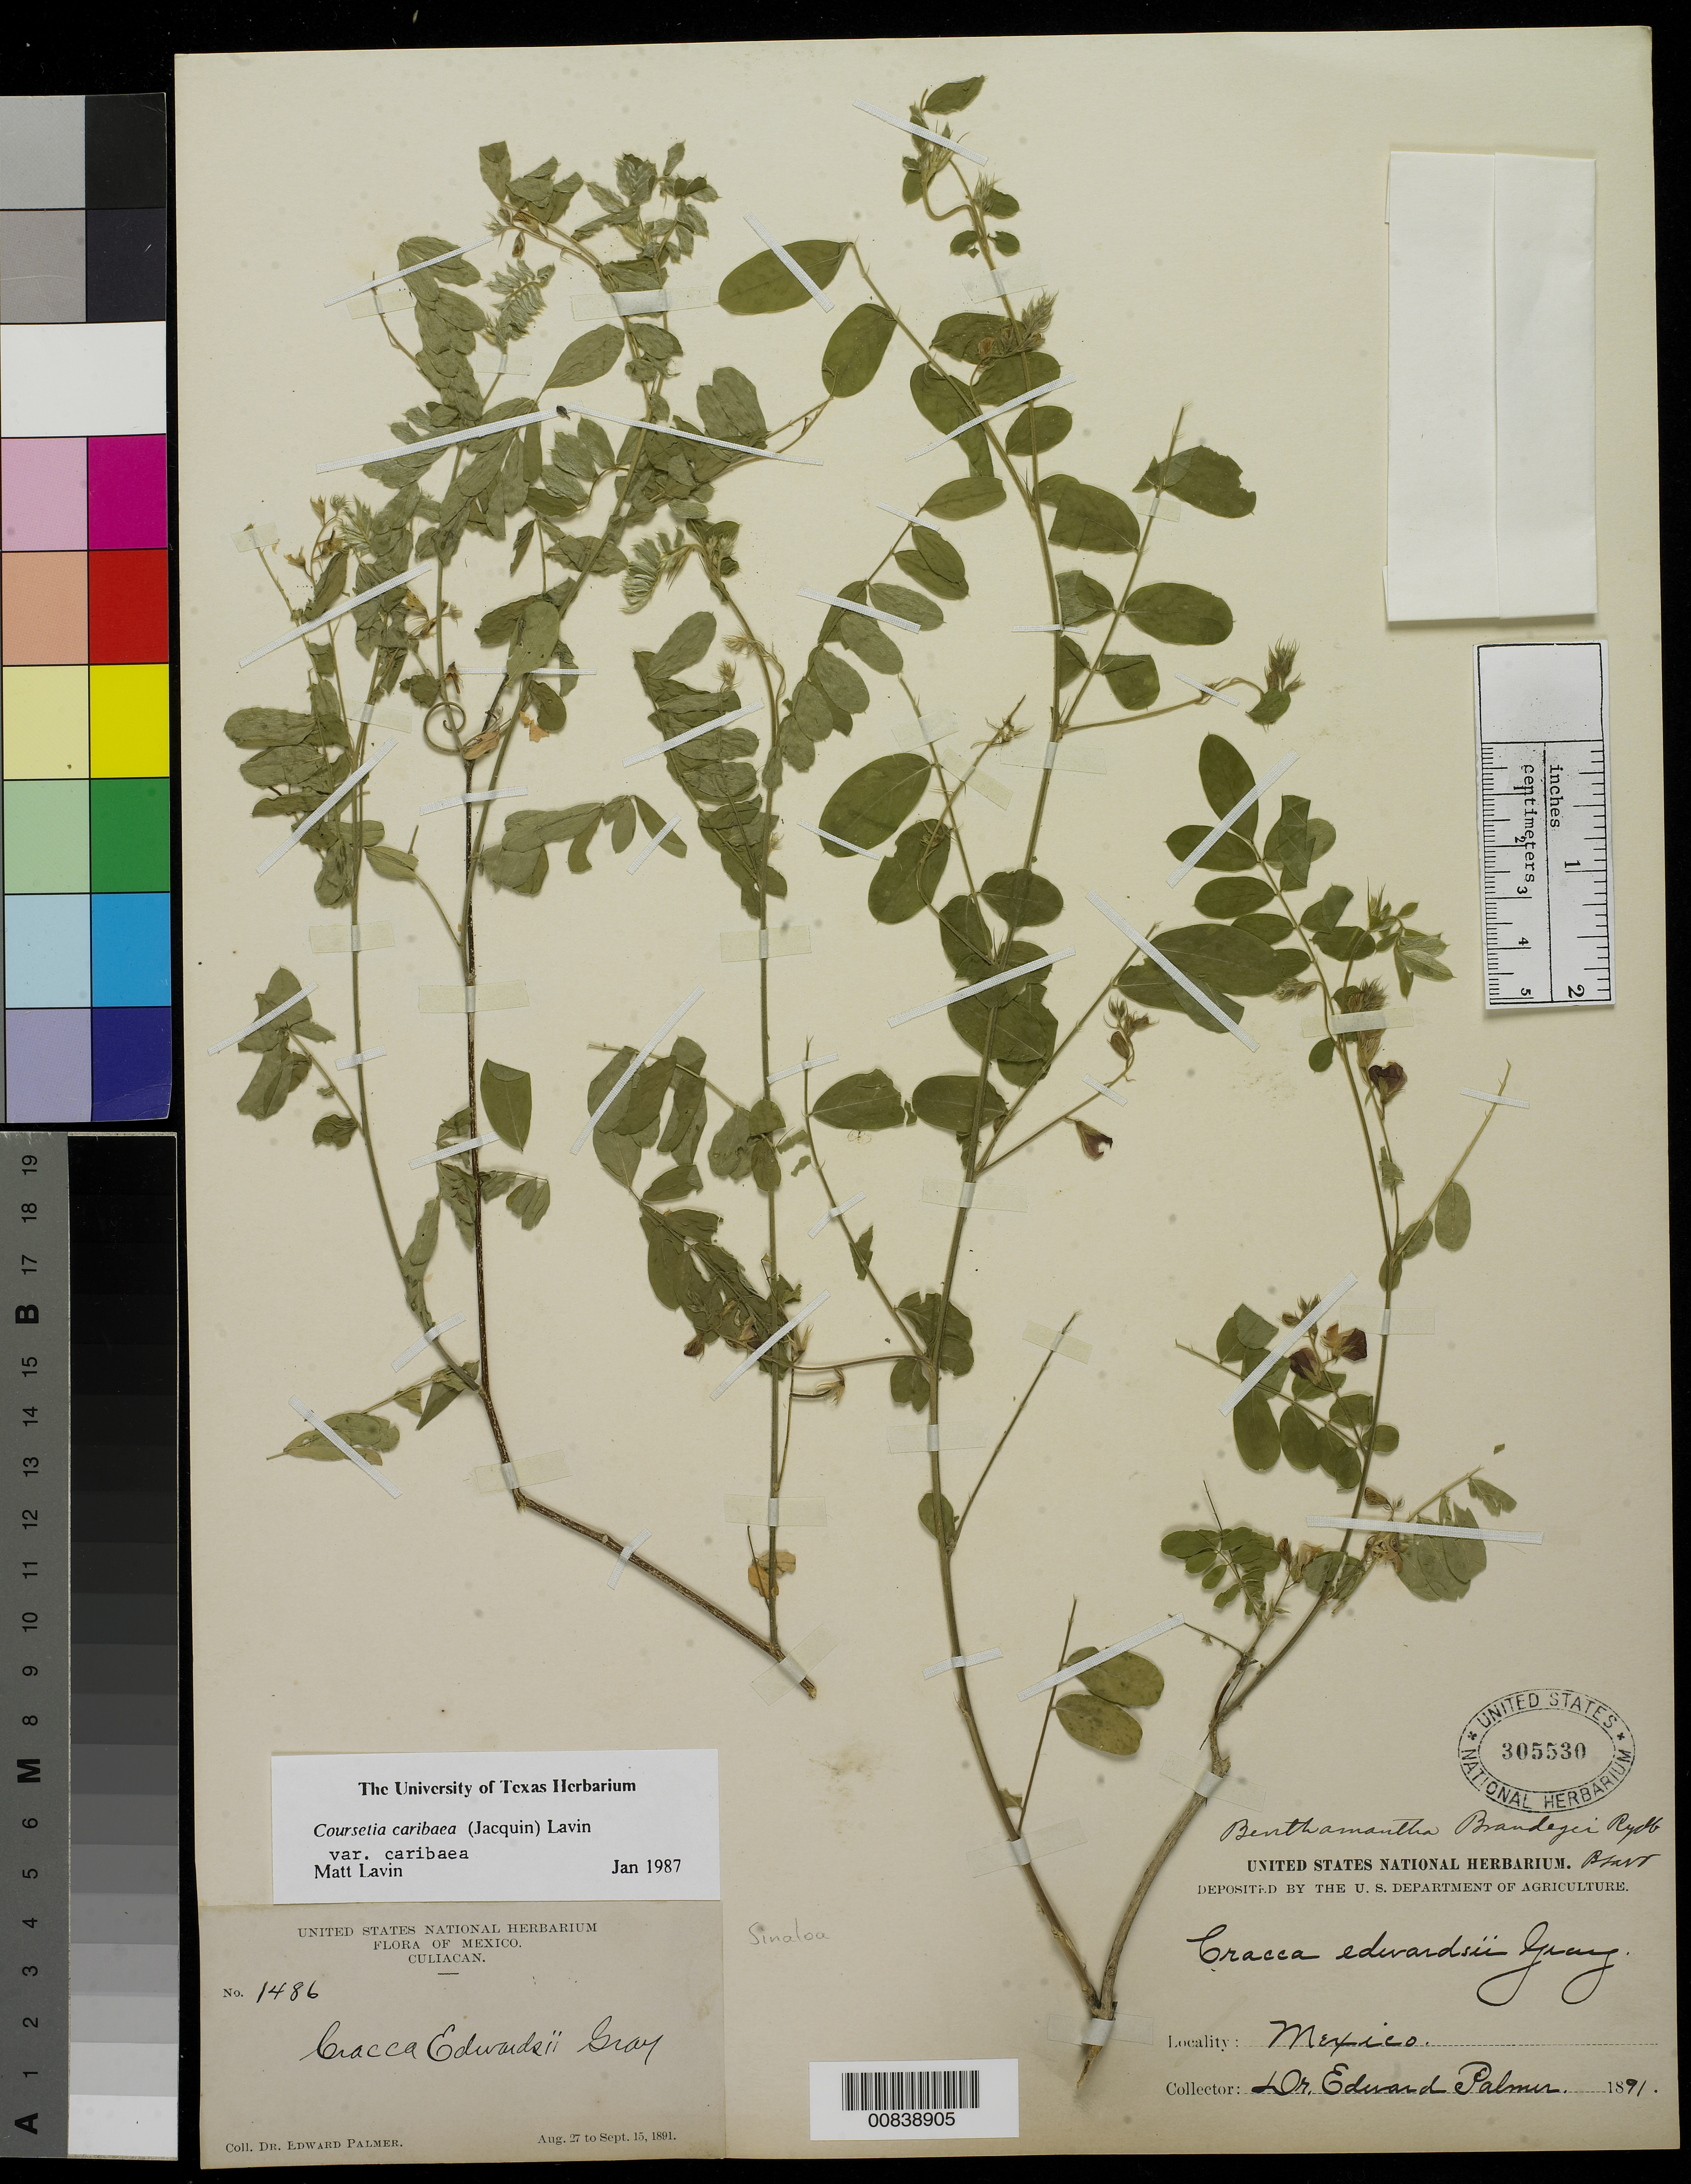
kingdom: Plantae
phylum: Tracheophyta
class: Magnoliopsida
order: Fabales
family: Fabaceae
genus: Coursetia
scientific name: Coursetia caribaea var. caribaea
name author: (Jacq.) Lavin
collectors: E. Palmer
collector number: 1486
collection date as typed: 27 Aug 1891 to 15 Sep 1891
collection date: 1891-08-27/1891-09-15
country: Mexico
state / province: Sinaloa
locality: Culiacan, Sinaloa.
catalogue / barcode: US 305530